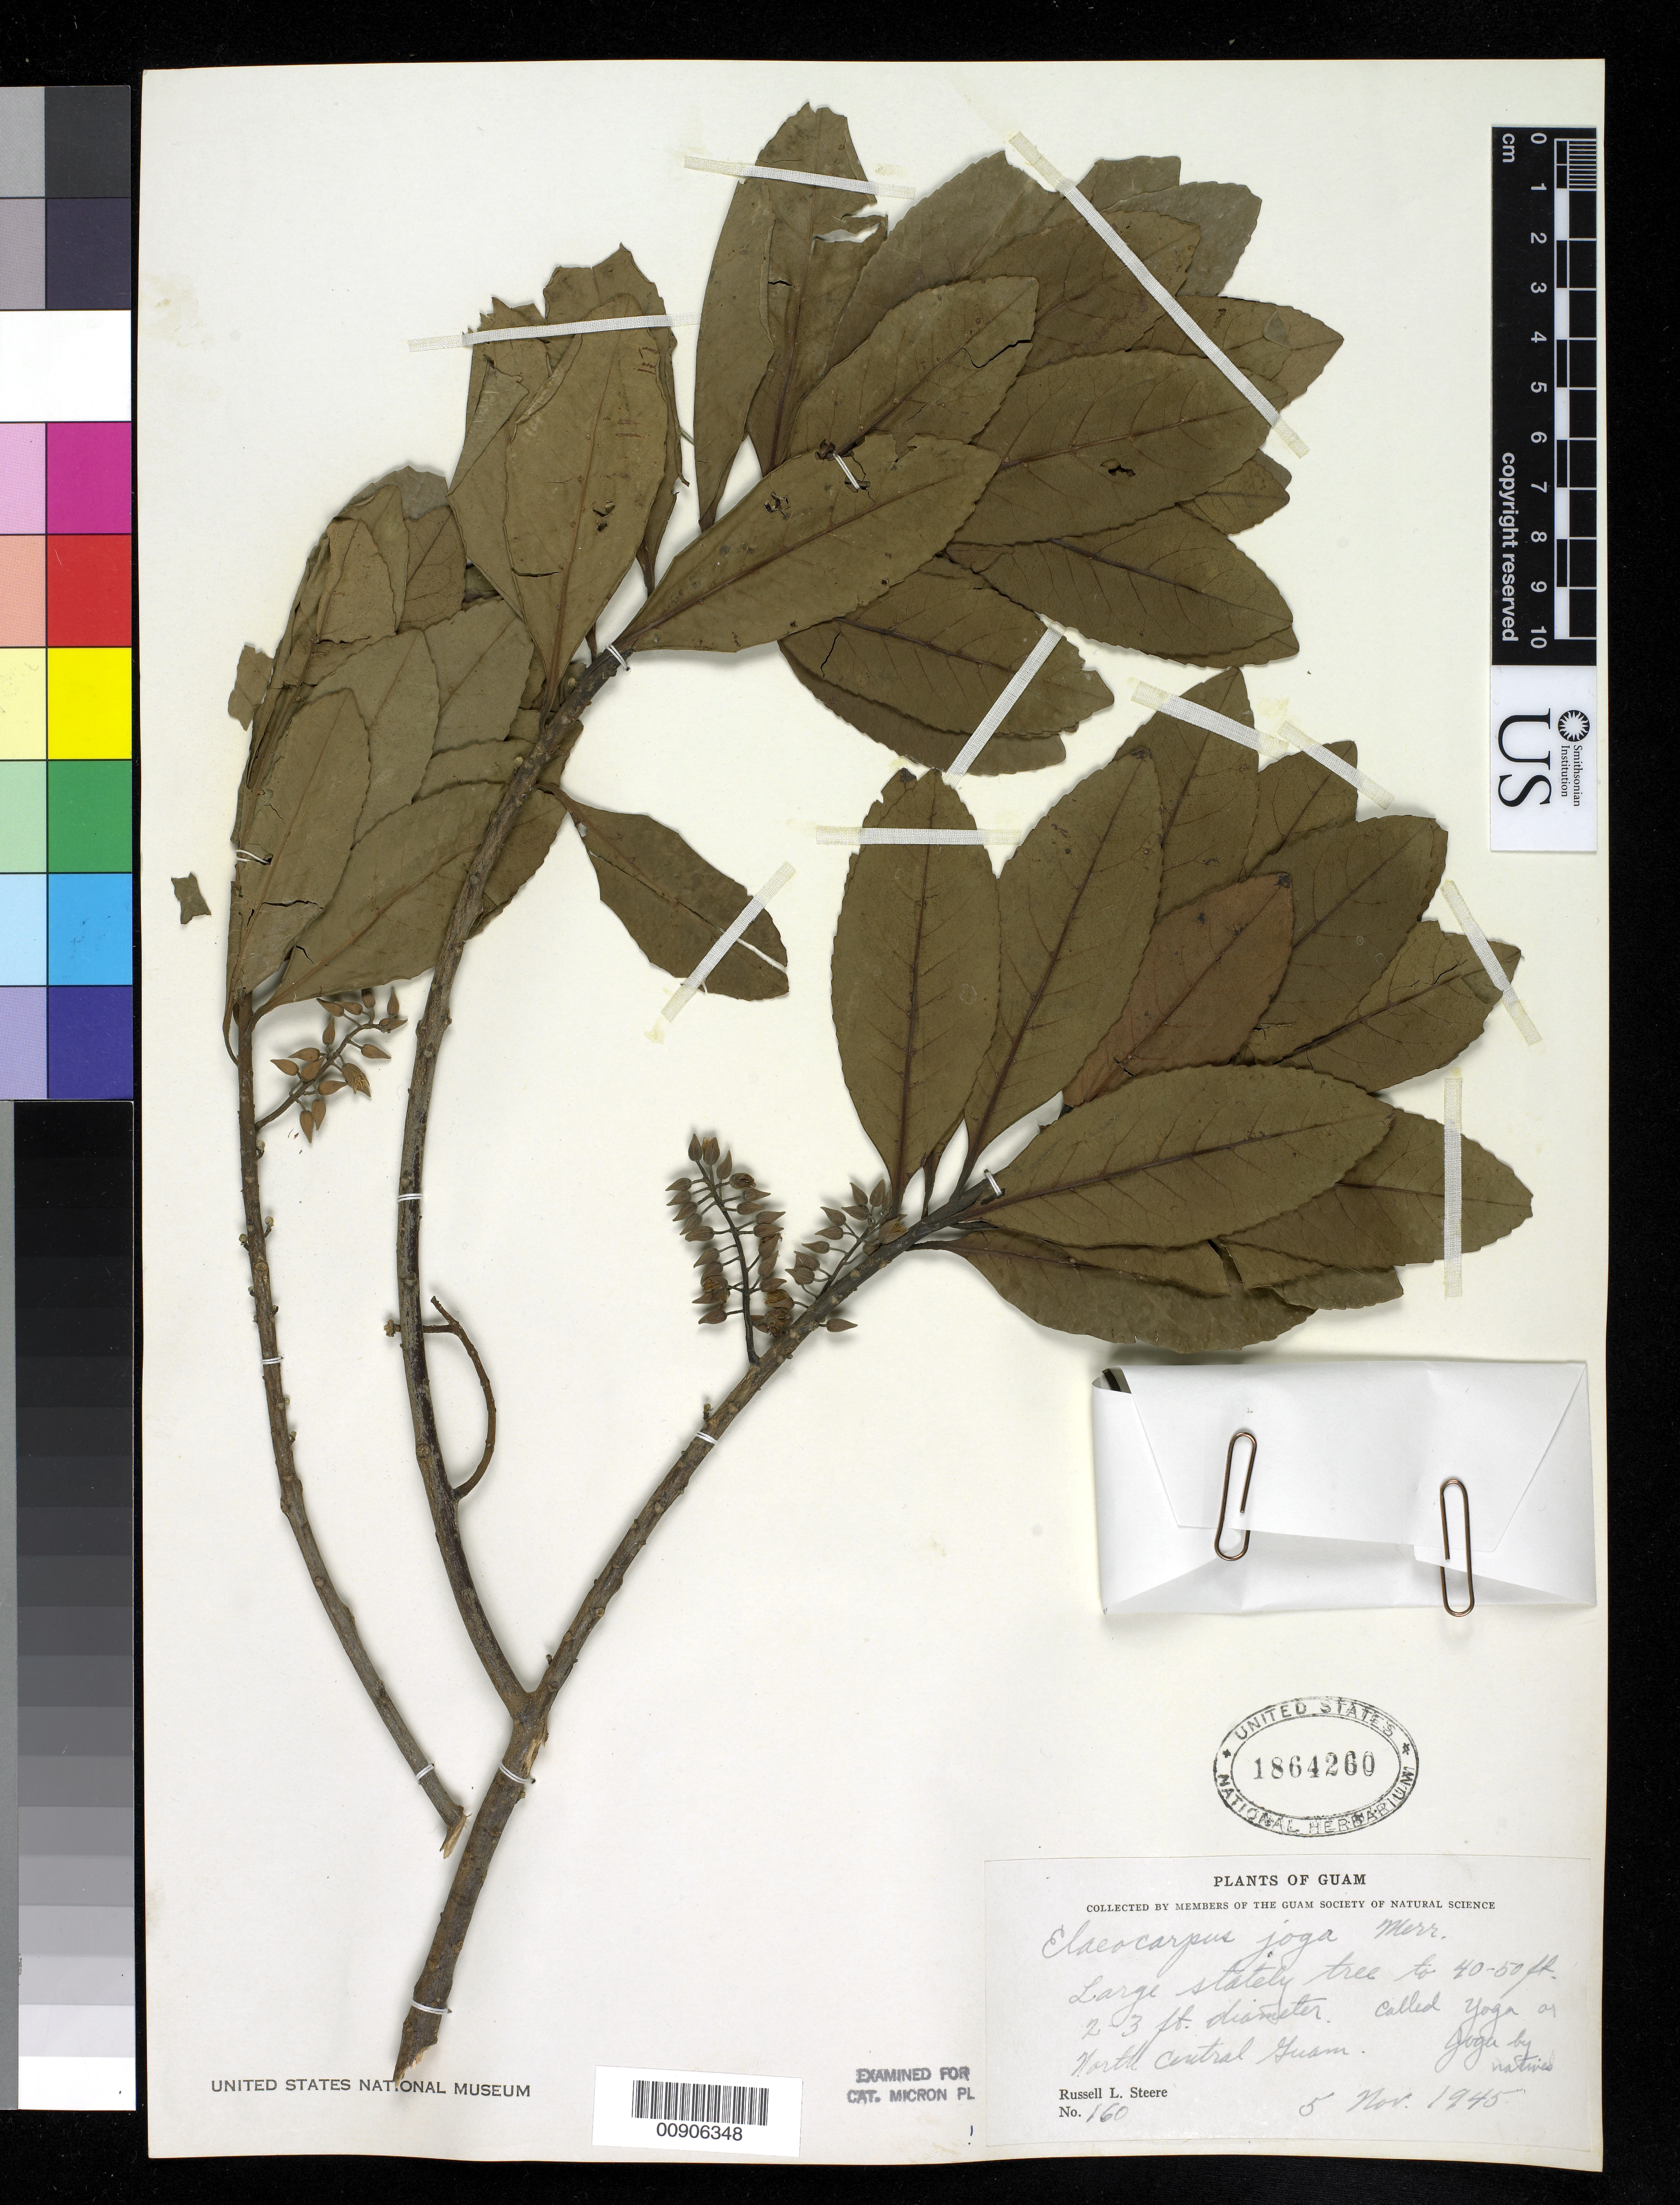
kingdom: Plantae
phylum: Tracheophyta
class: Magnoliopsida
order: Oxalidales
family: Elaeocarpaceae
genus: Elaeocarpus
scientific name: Elaeocarpus joga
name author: Merr.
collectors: R. L. Steere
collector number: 160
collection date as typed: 05 Nov 1945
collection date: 1945-11-05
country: Guam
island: Guam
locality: north Central Guam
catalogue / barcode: US 1864260